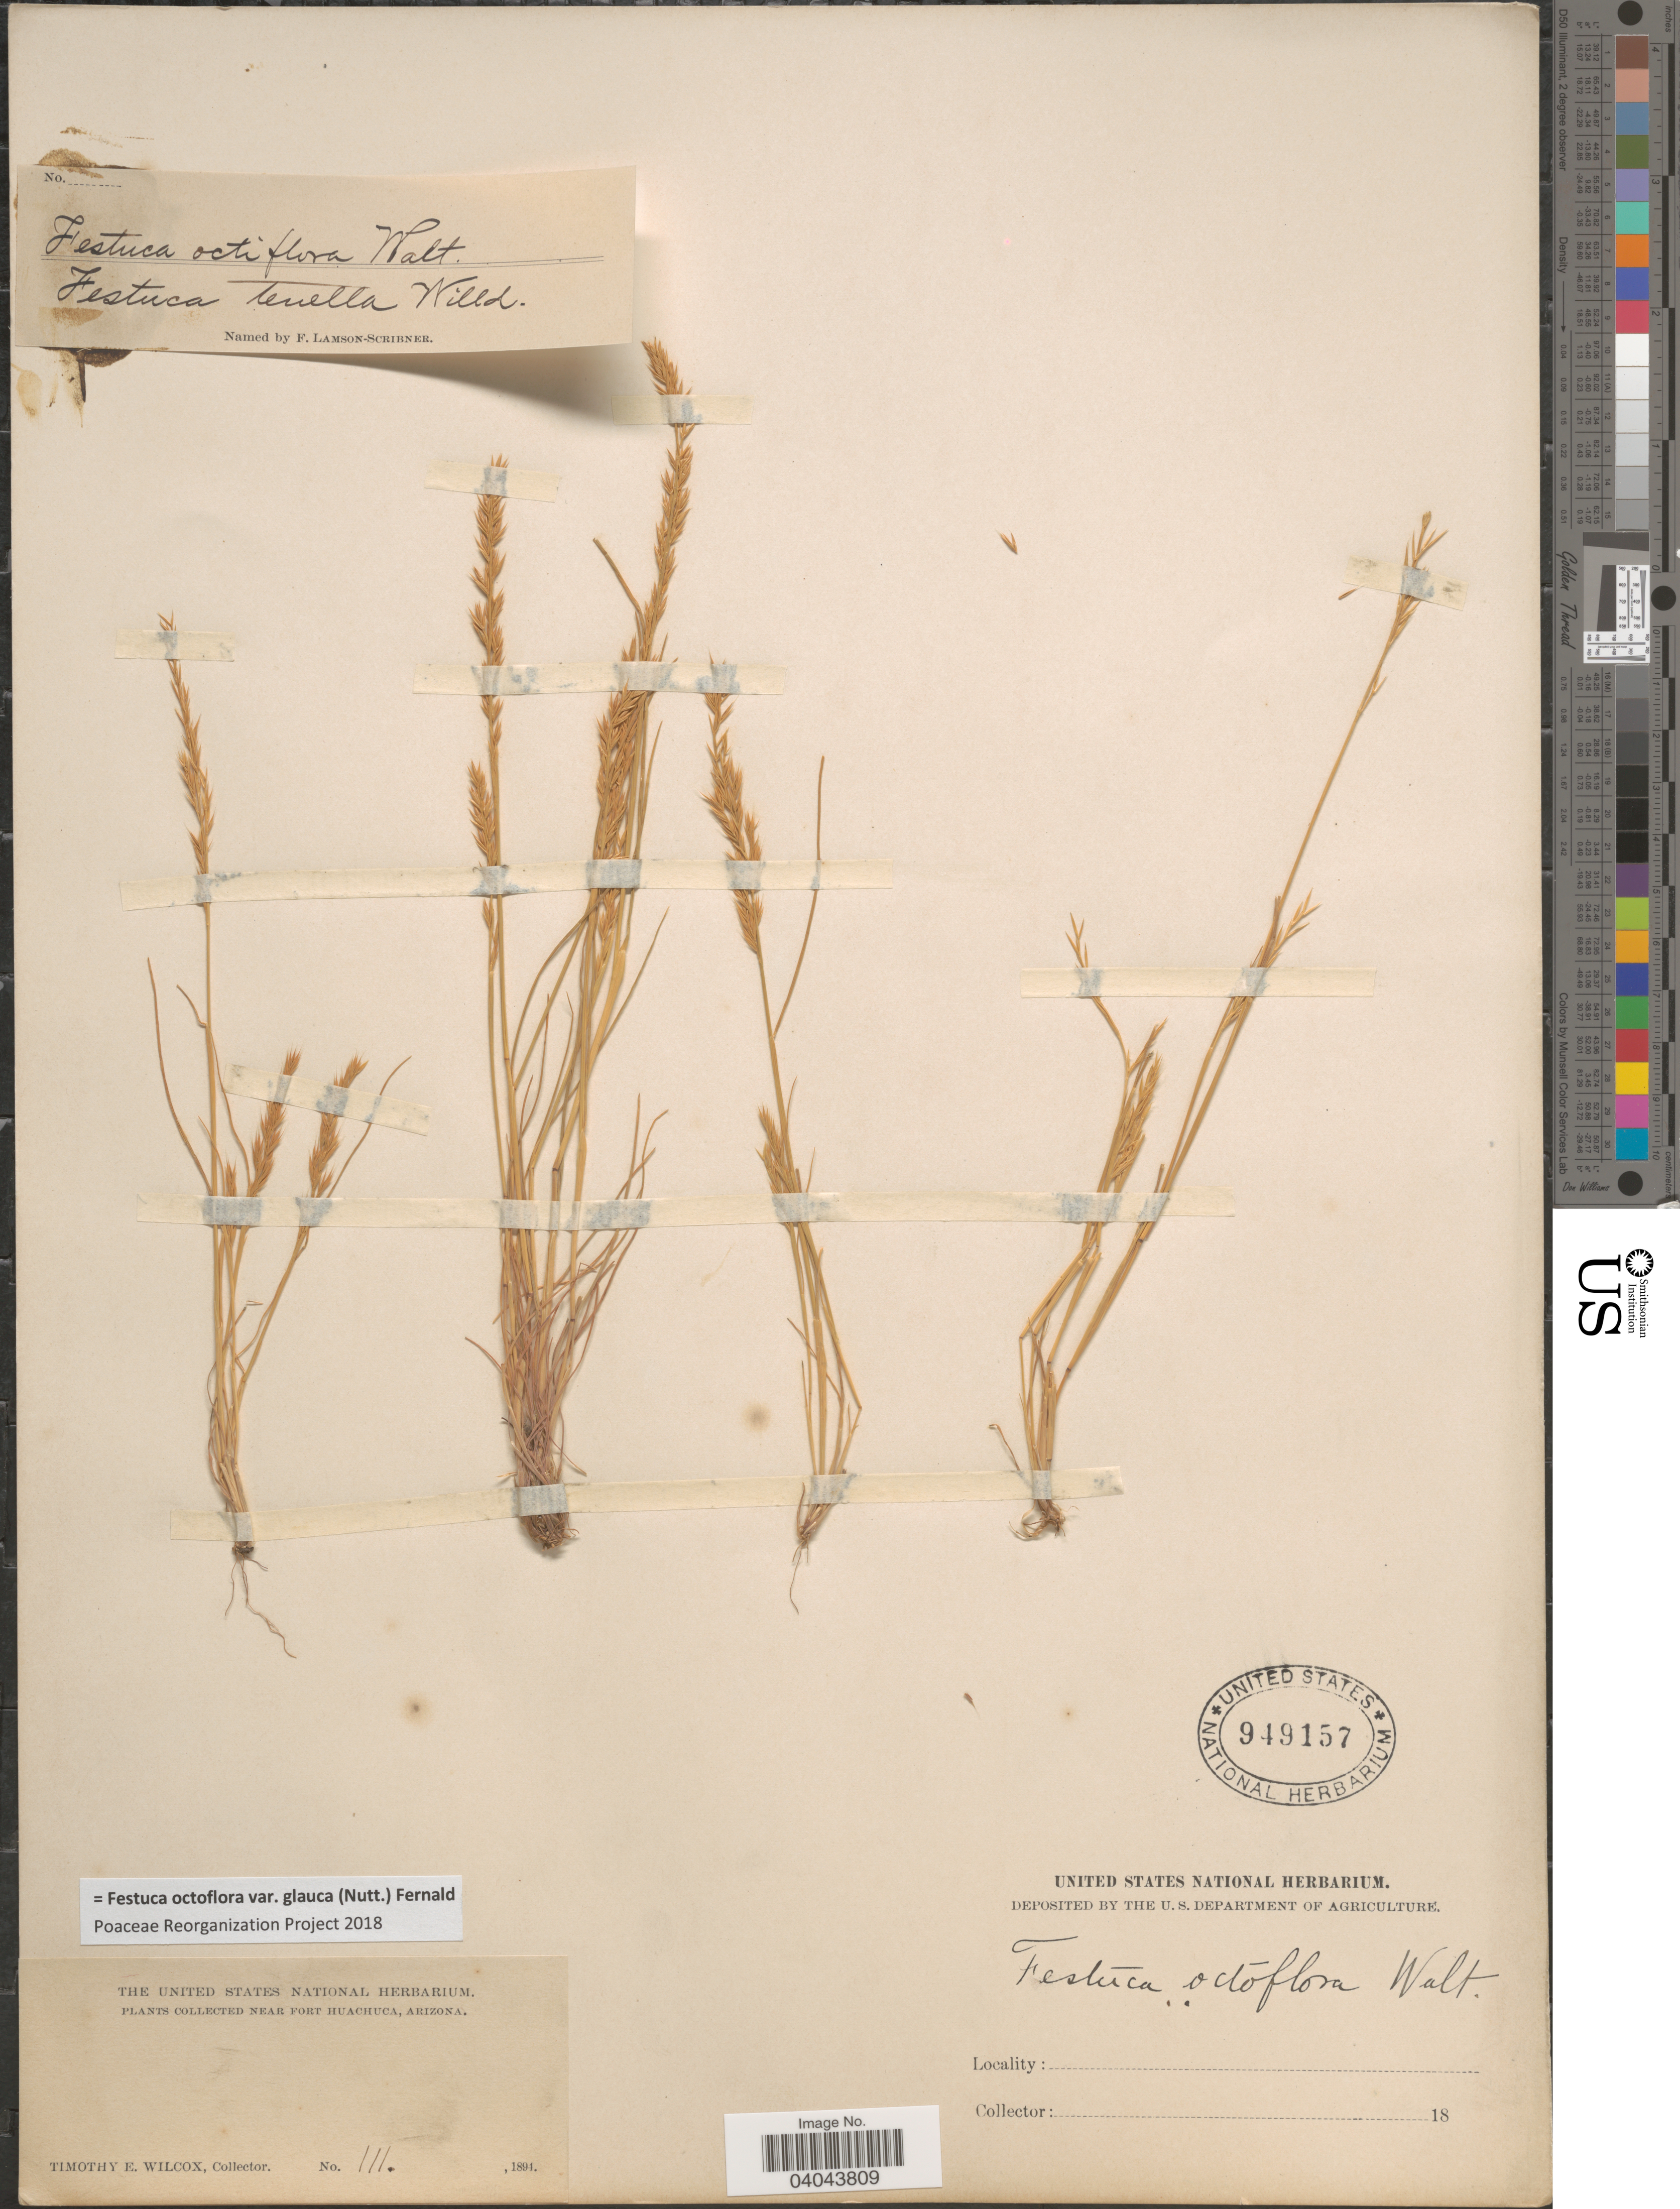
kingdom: Plantae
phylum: Tracheophyta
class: Liliopsida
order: Poales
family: Poaceae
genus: Festuca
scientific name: Festuca octoflora var. glauca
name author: (Nutt.) Fernald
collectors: T. E. Wilcox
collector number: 111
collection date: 1894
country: United States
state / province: Arizona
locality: Near Fort Huachuca.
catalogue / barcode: US 949157